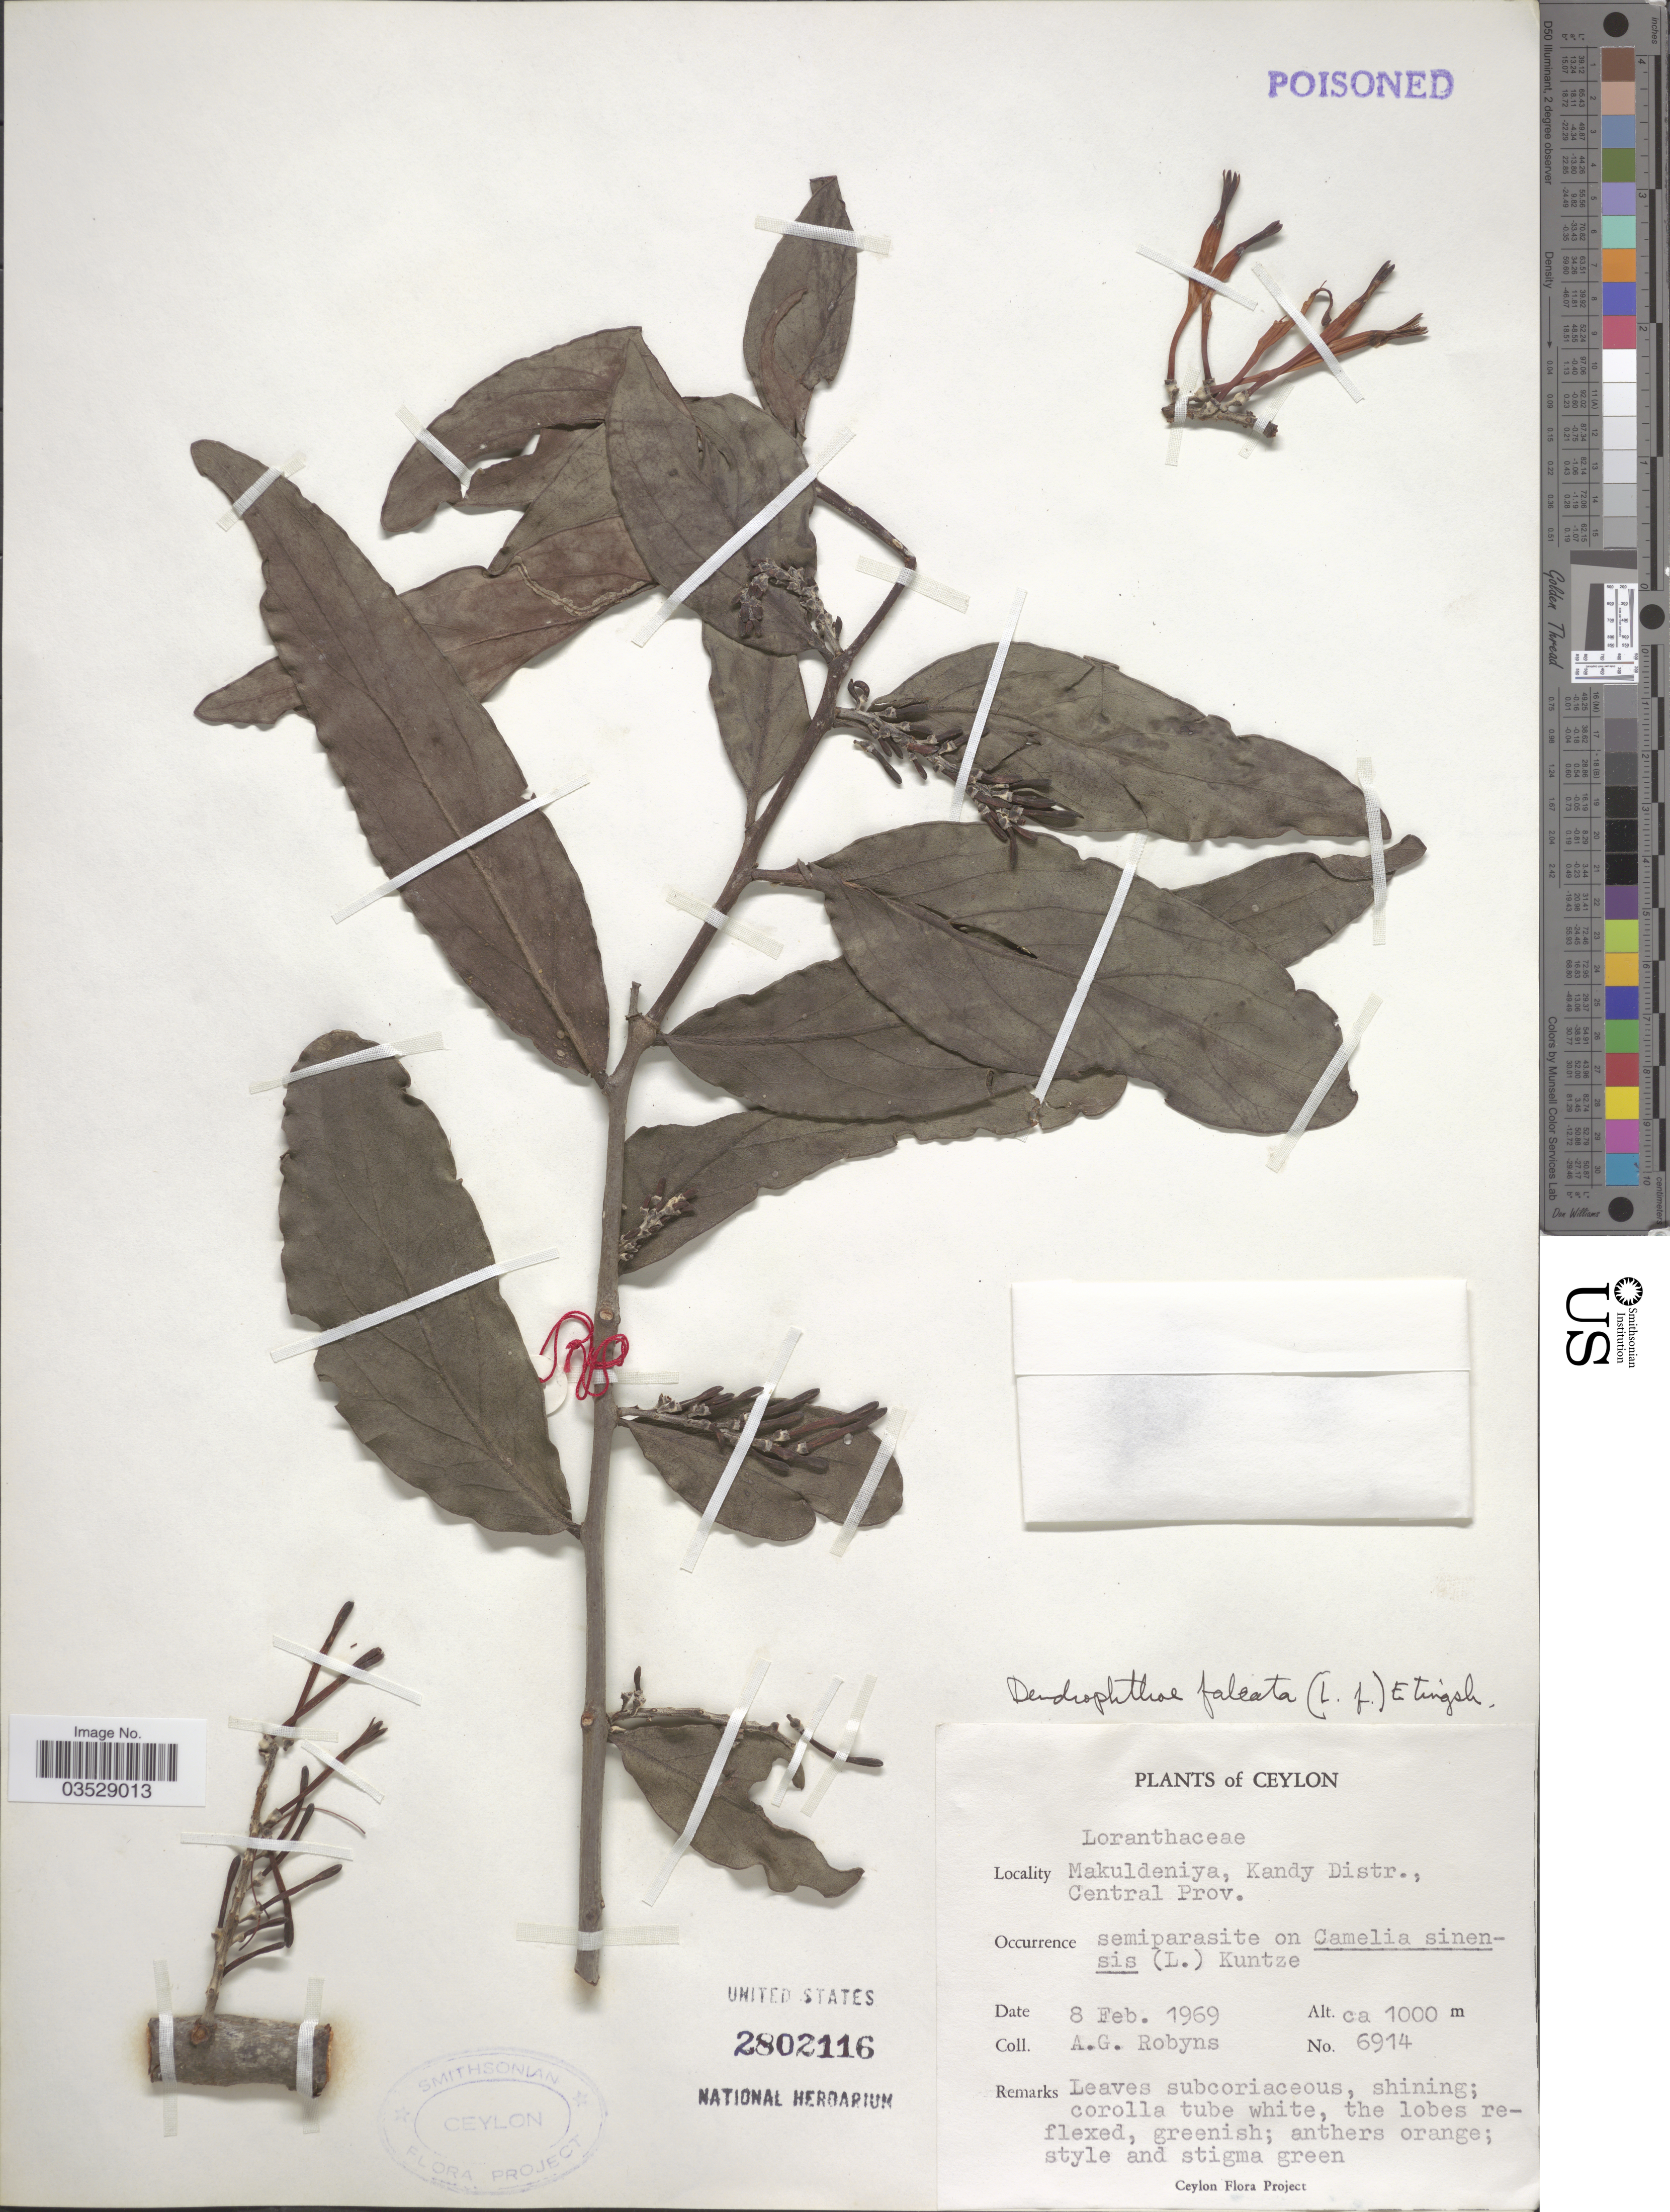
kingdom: Plantae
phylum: Tracheophyta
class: Magnoliopsida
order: Santalales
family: Loranthaceae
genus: Dendrophthoe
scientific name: Dendrophthoe falcata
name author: (L. f.) Ettingsh.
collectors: A. G. Robyns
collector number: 6914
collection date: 1969-02-08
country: Sri Lanka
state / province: Central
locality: Ceylon. Makuldeniya, Kandy Distr.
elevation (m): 1000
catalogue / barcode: US 2802116